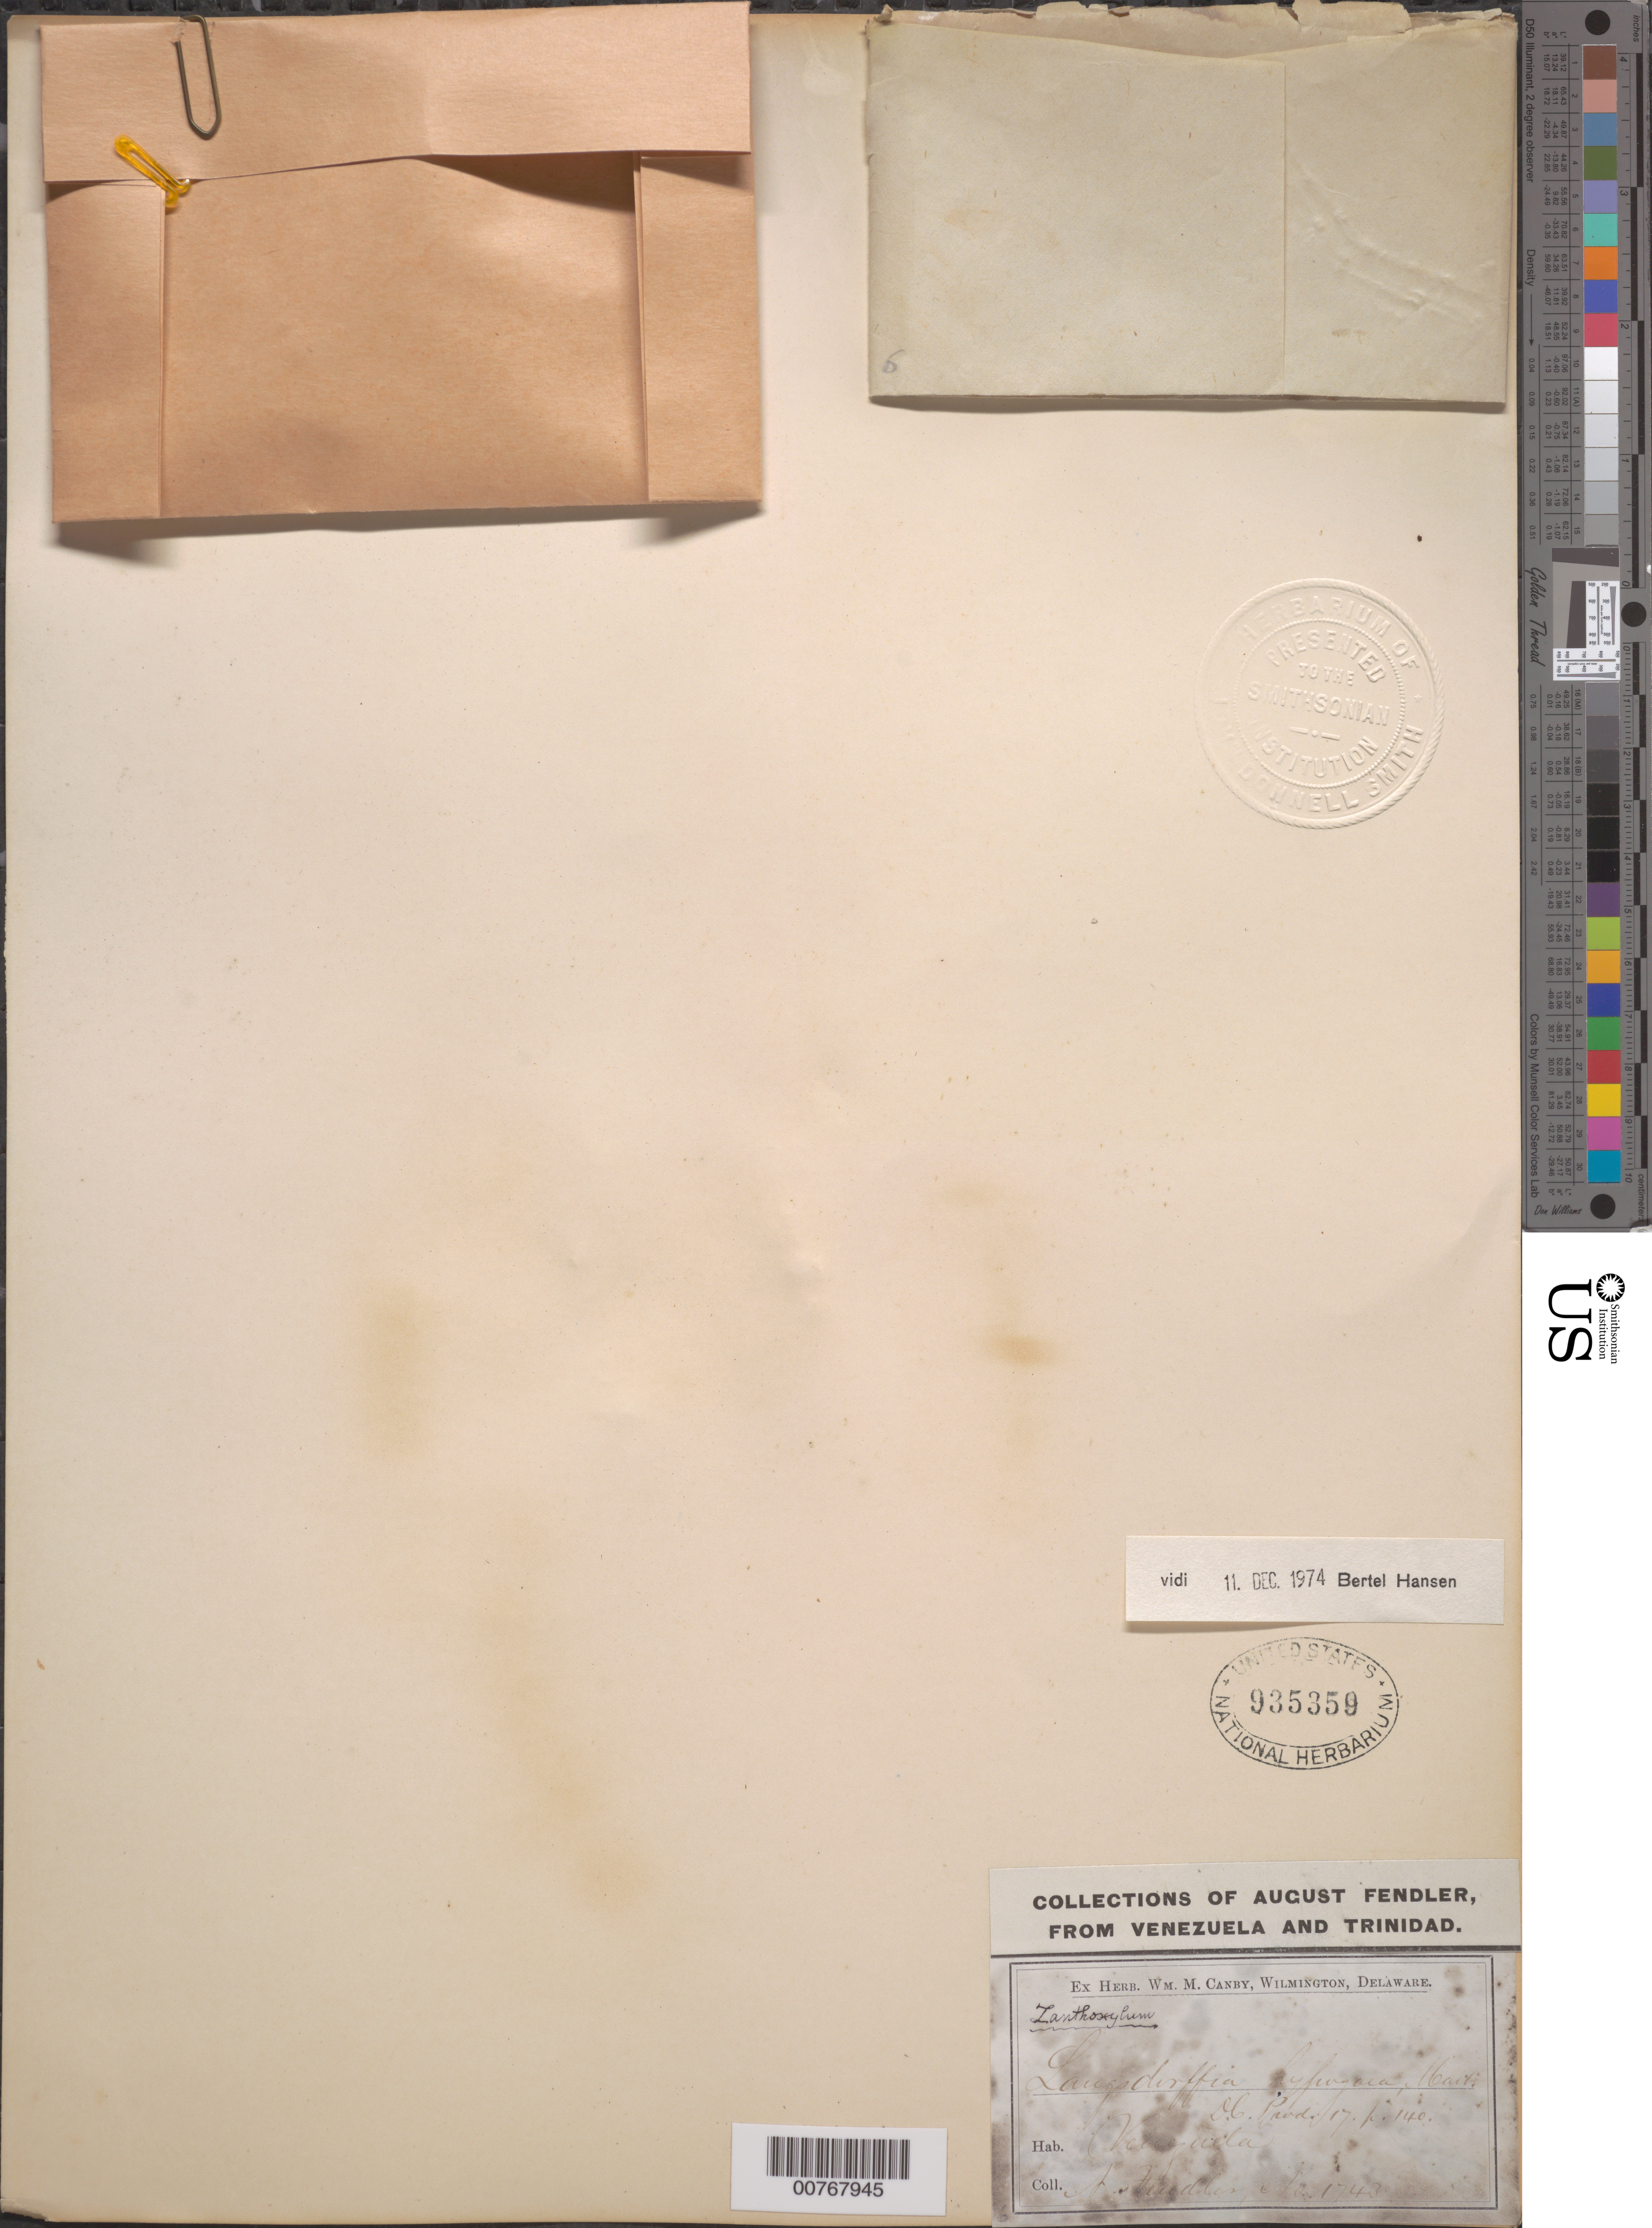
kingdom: Plantae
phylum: Tracheophyta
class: Magnoliopsida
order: Santalales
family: Balanophoraceae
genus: Langsdorffia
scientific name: Langsdorffia hypogaea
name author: Mart.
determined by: Hansen, B.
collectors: A. Fendler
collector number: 1743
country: Venezuela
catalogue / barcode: US 935359